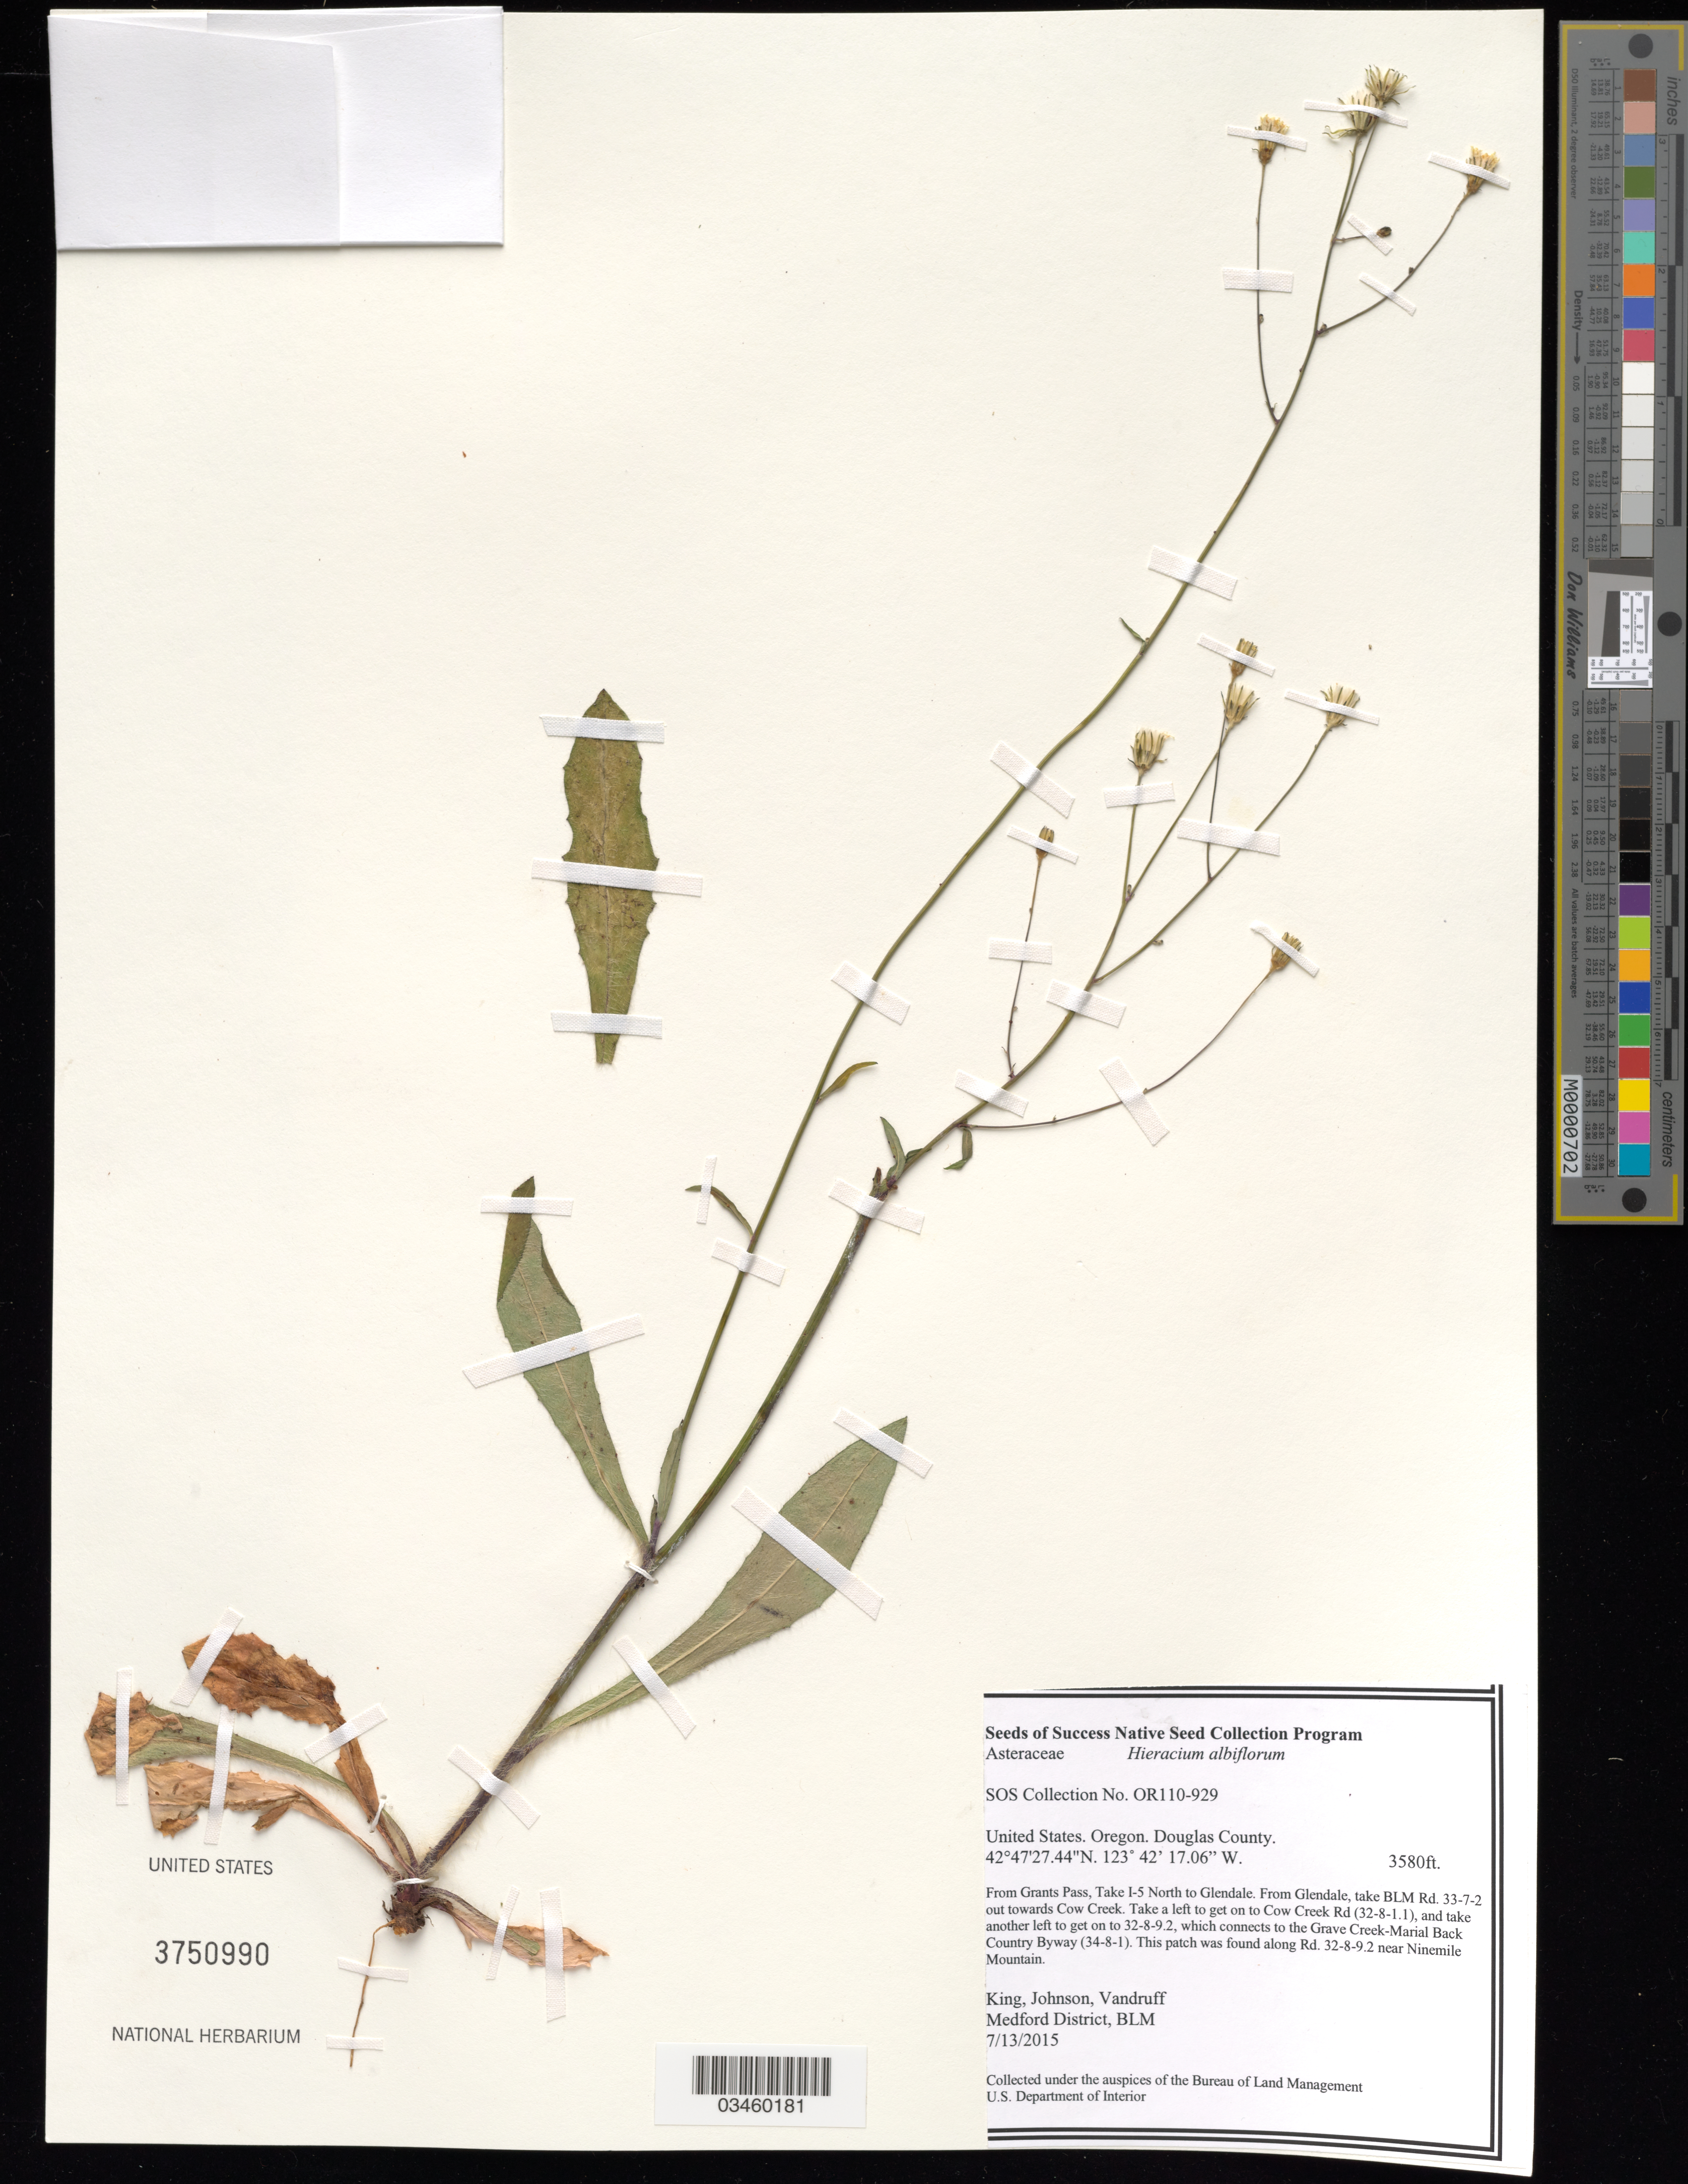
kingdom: Plantae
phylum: Tracheophyta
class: Magnoliopsida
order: Asterales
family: Asteraceae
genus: Hieracium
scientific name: Hieracium albiflorum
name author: Hook.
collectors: King, --, -- Johnson & -. Vandruff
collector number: OR110-929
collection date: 2015-07-13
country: United States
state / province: Oregon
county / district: Douglas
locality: Near Ninemile Mountain along Rd. 32-8-9.2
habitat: Mixed forest - Doug-fir, salal, rhododendron, red huckleberry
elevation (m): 1091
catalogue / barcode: US 3750990